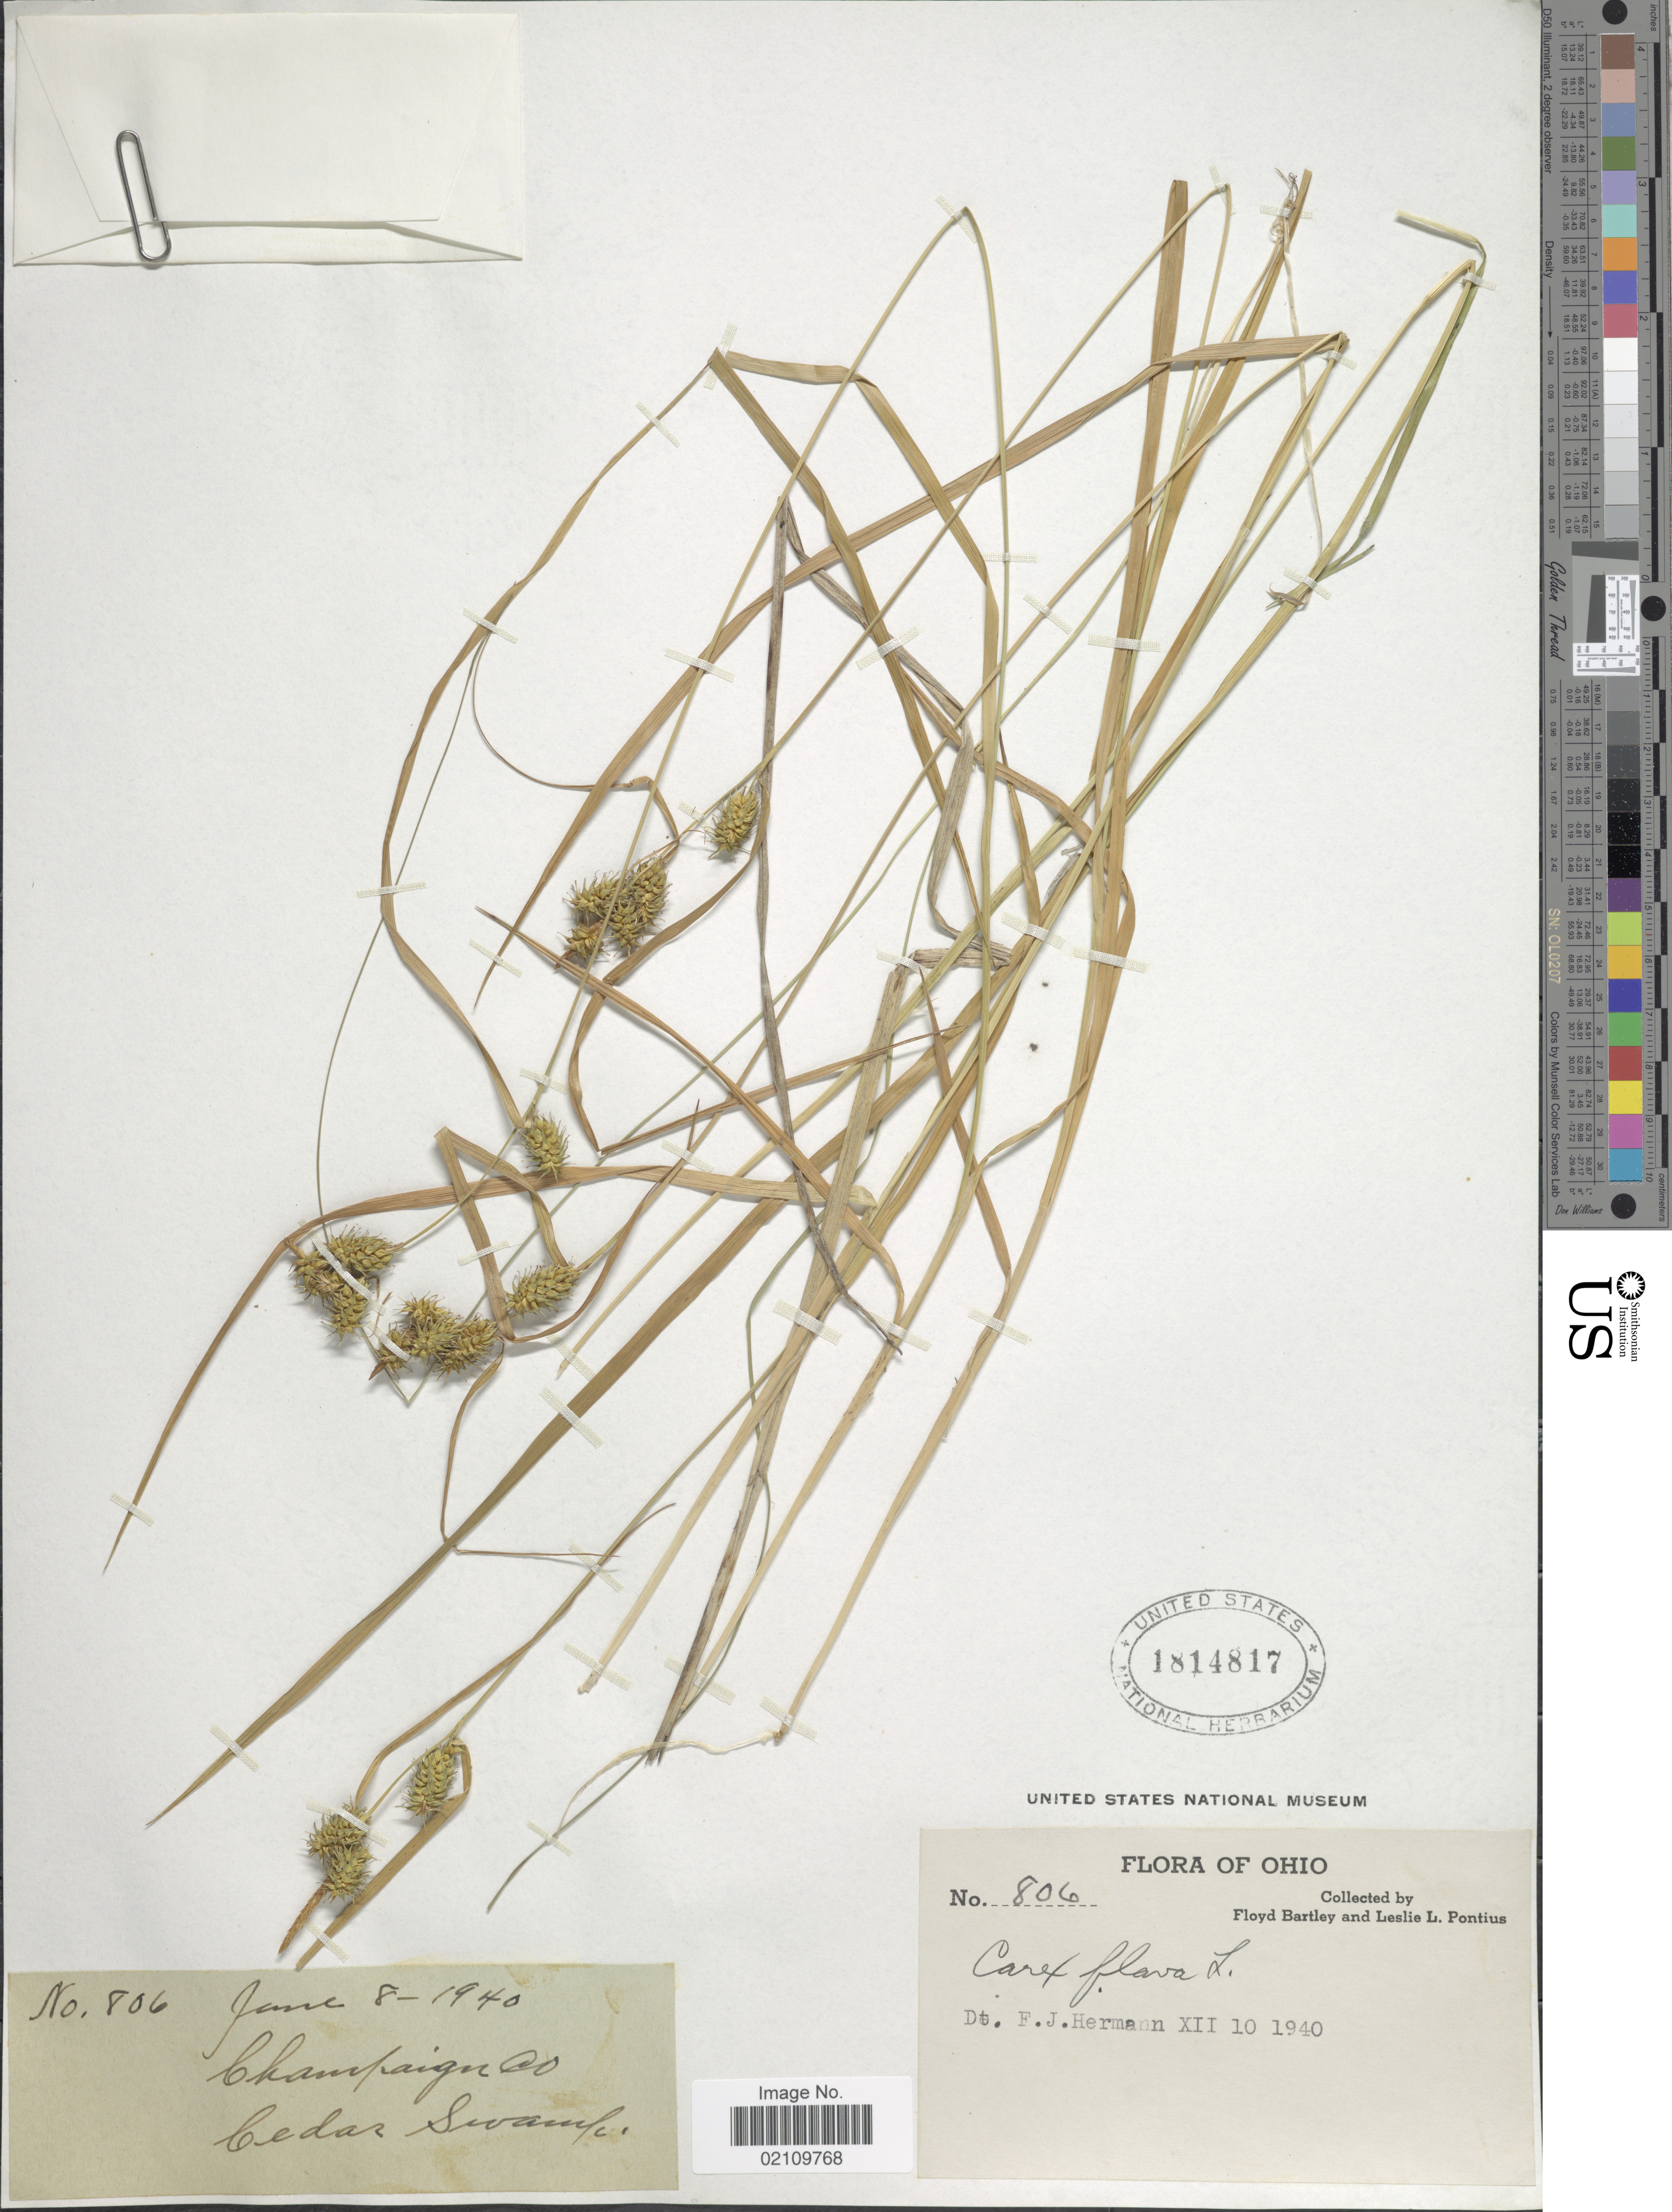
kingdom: Plantae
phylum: Tracheophyta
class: Liliopsida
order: Poales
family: Cyperaceae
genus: Carex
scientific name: Carex flava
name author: L.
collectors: F. Bartley & L. Pontius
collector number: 806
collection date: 1940-06-08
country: United States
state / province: Ohio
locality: Champaign Co. Cedar Swamp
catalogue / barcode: US 1814817